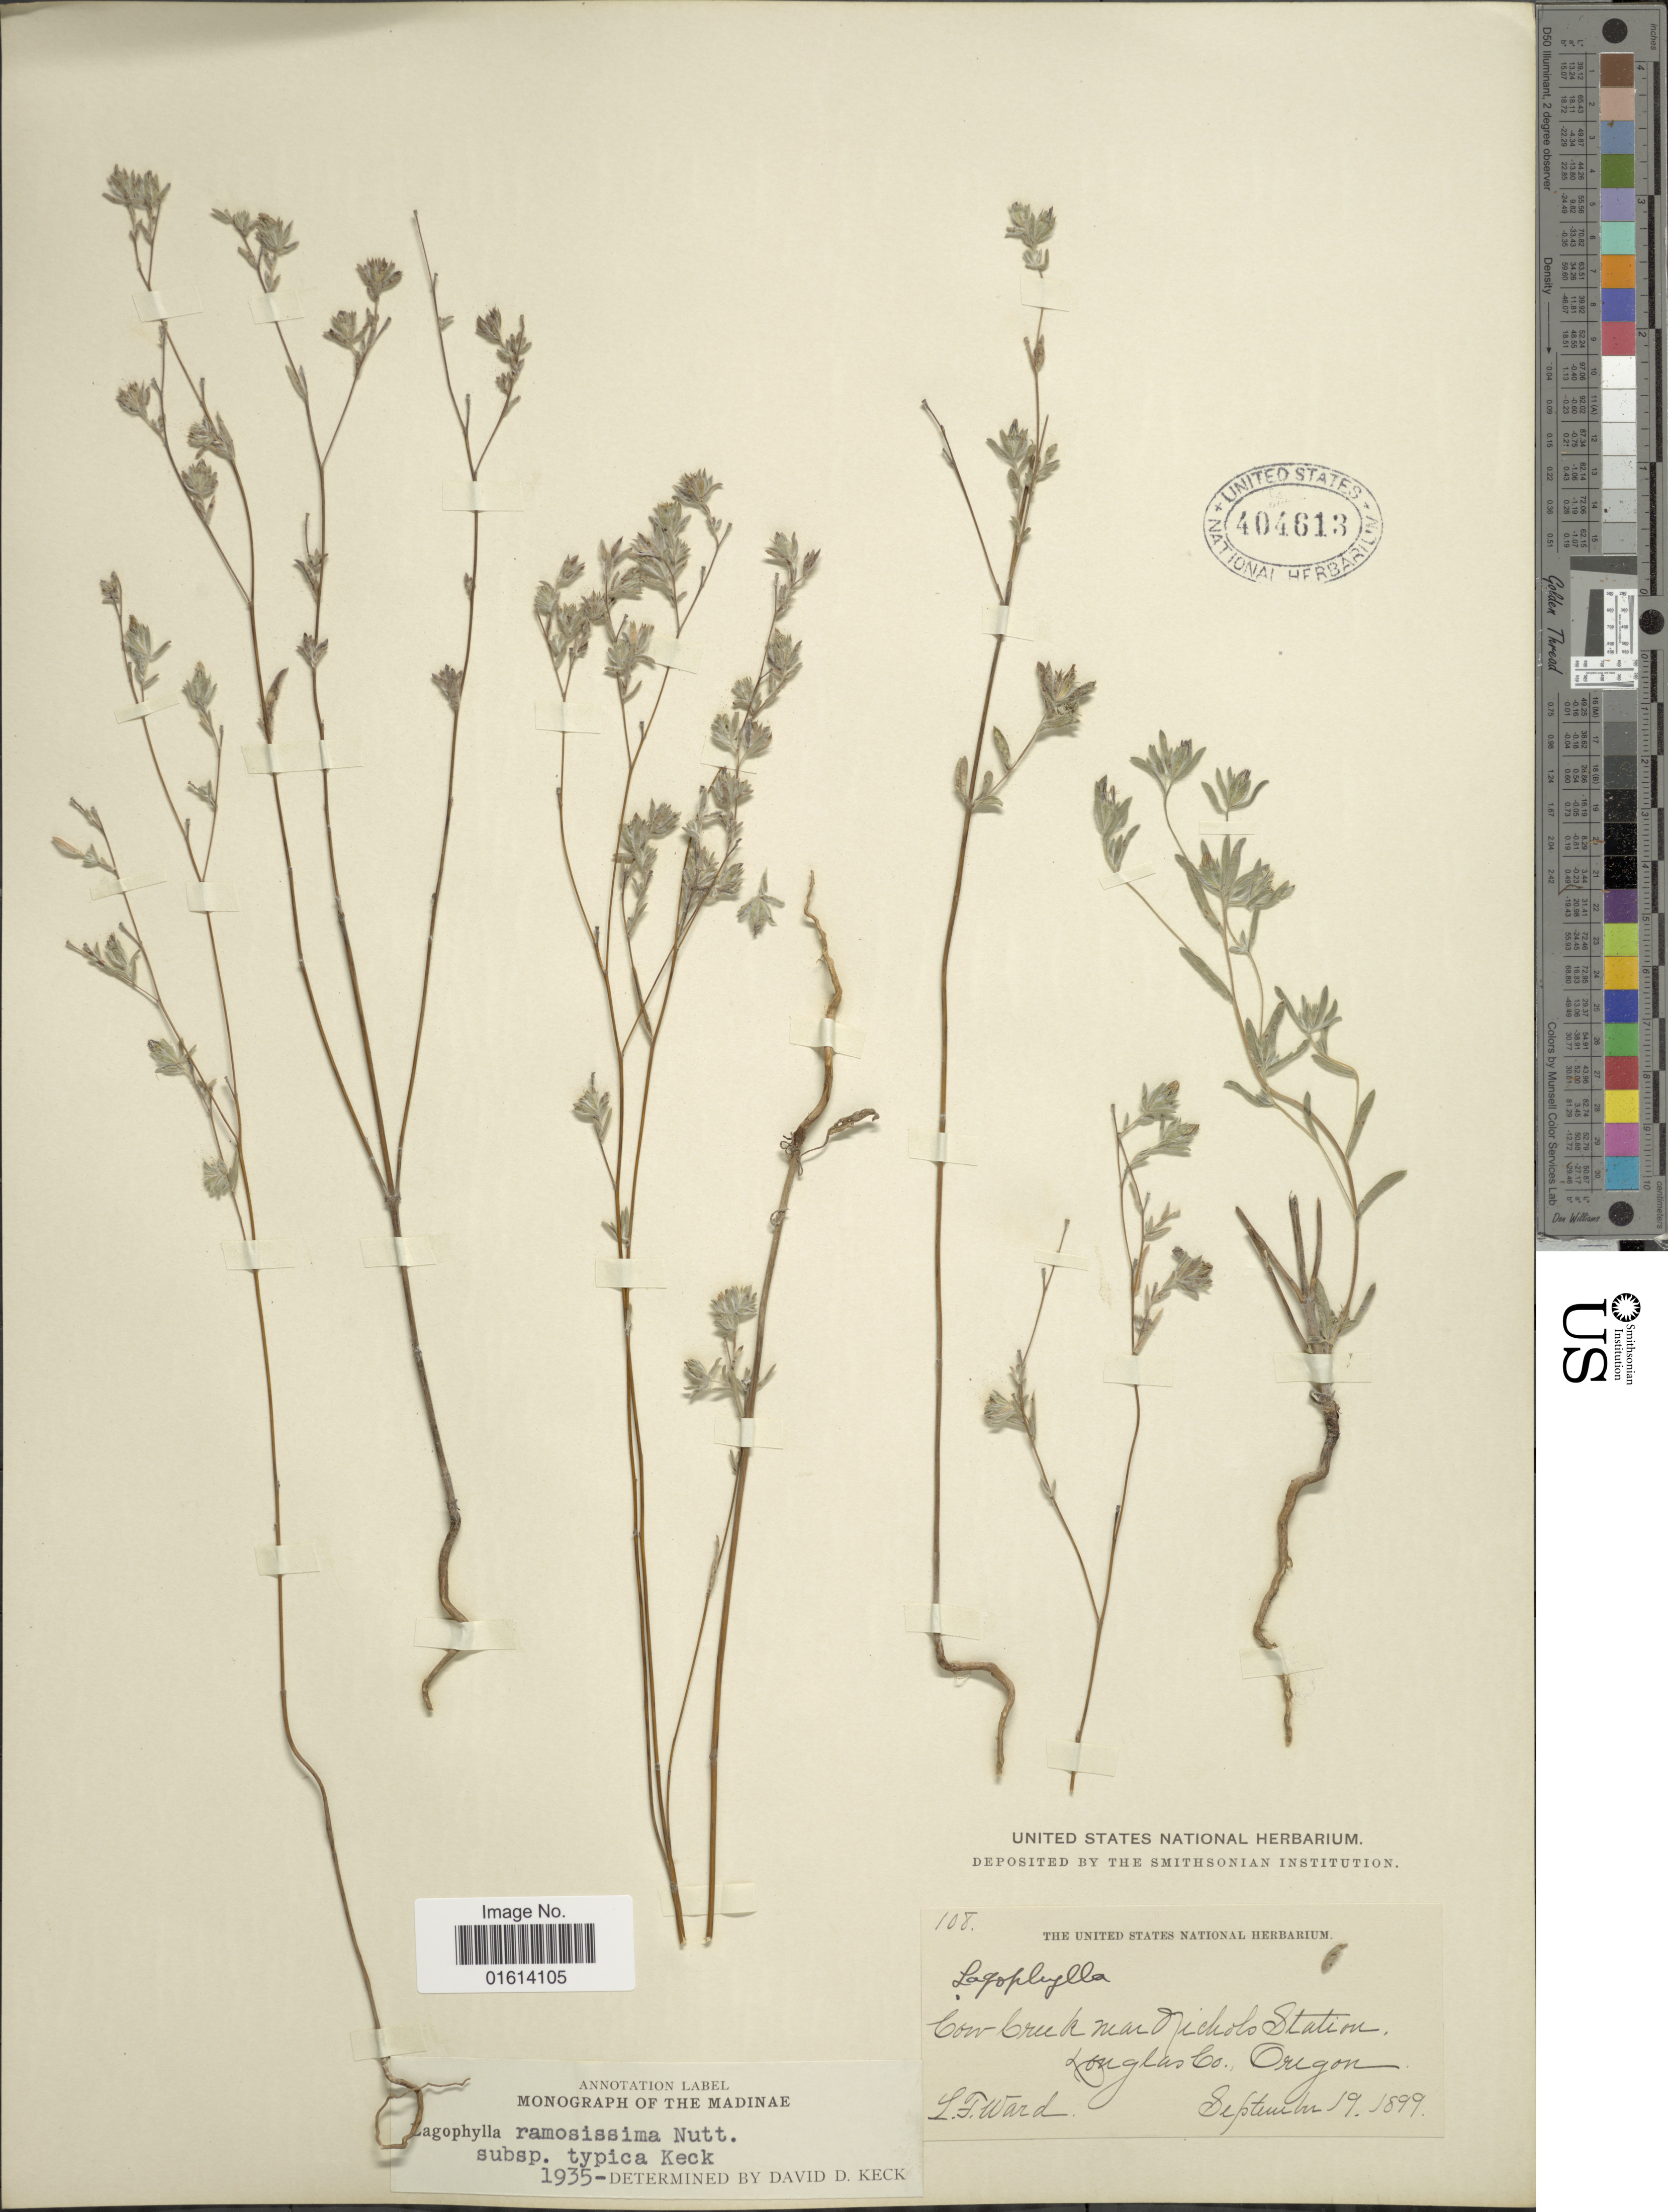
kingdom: Plantae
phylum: Tracheophyta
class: Magnoliopsida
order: Asterales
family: Asteraceae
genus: Lagophylla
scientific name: Lagophylla ramosissima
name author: Nutt.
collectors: L. Ward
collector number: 108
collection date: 1899-09-19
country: United States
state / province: Oregon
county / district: Douglas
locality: Cow Creek near Nichols Station, Douglas Co., Oregon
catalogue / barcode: US 404613